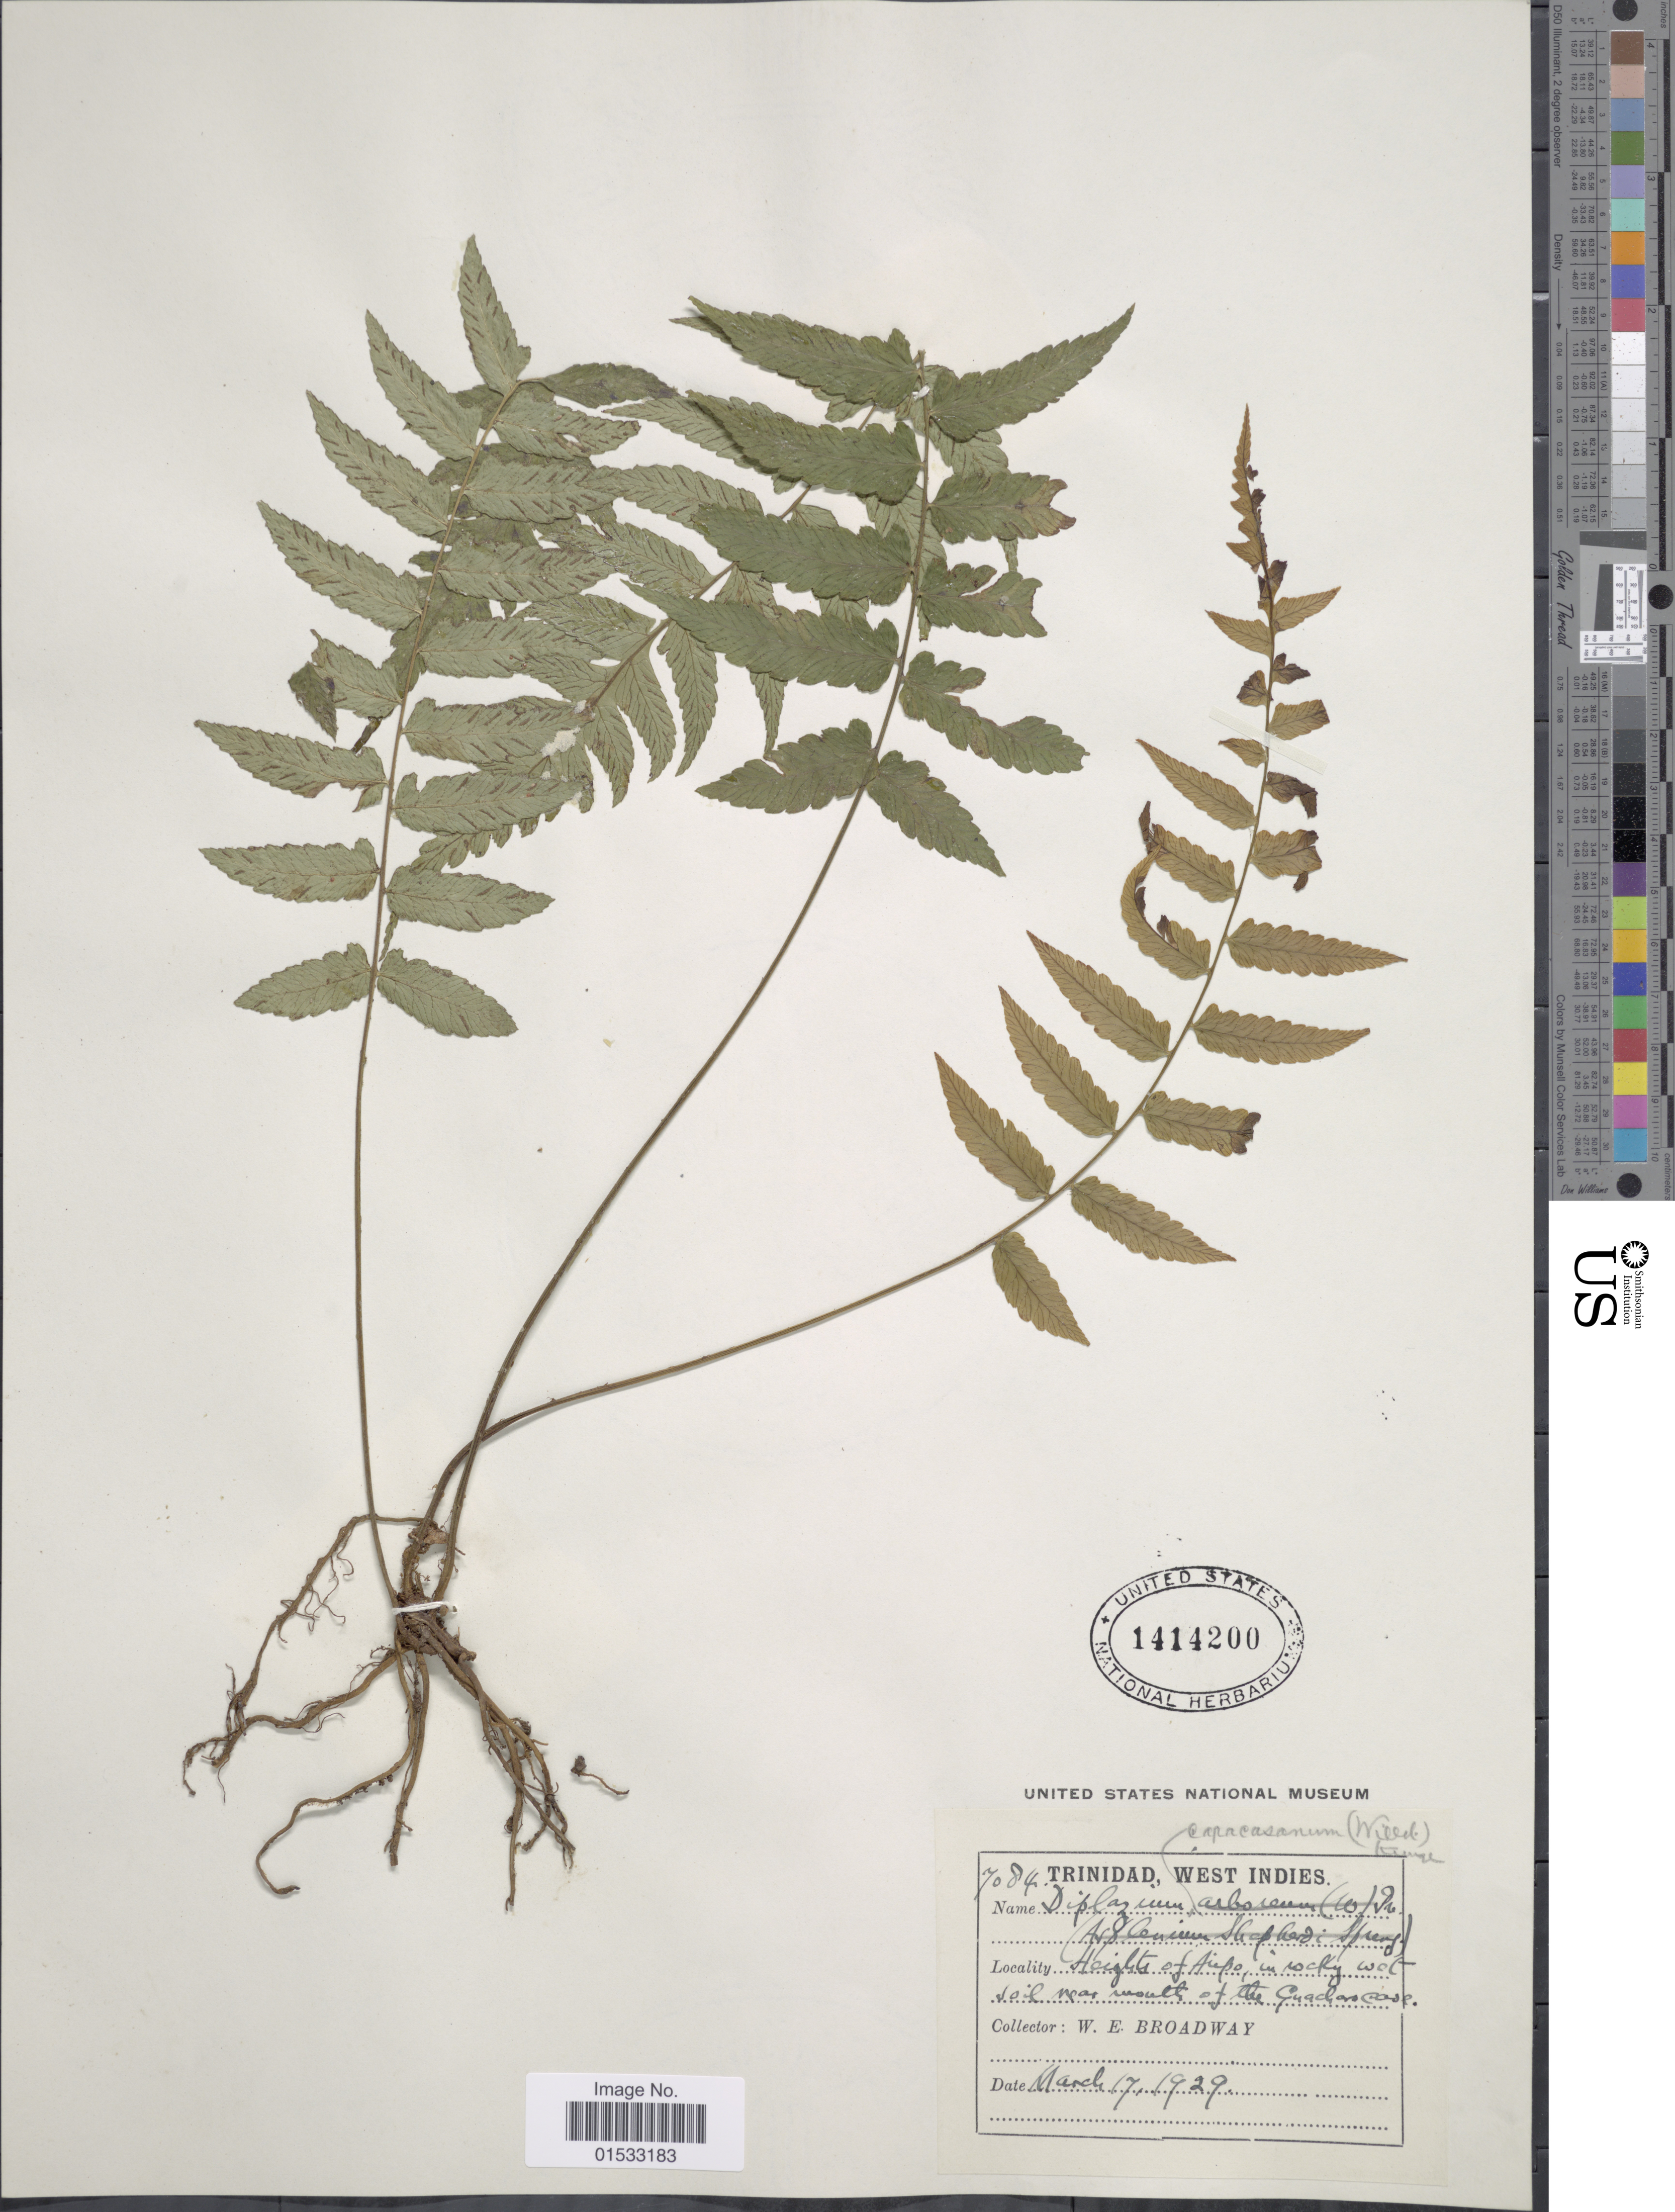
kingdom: Plantae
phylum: Tracheophyta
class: Polypodiopsida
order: Polypodiales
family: Athyriaceae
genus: Diplazium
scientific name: Diplazium trinitense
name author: Domin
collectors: W. E. Broadway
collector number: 7084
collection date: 1929-03-17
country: Trinidad and Tobago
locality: Heights of Aripo, in rocky wet soil near mouth of the Guacharo cave.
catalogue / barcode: US 1414200